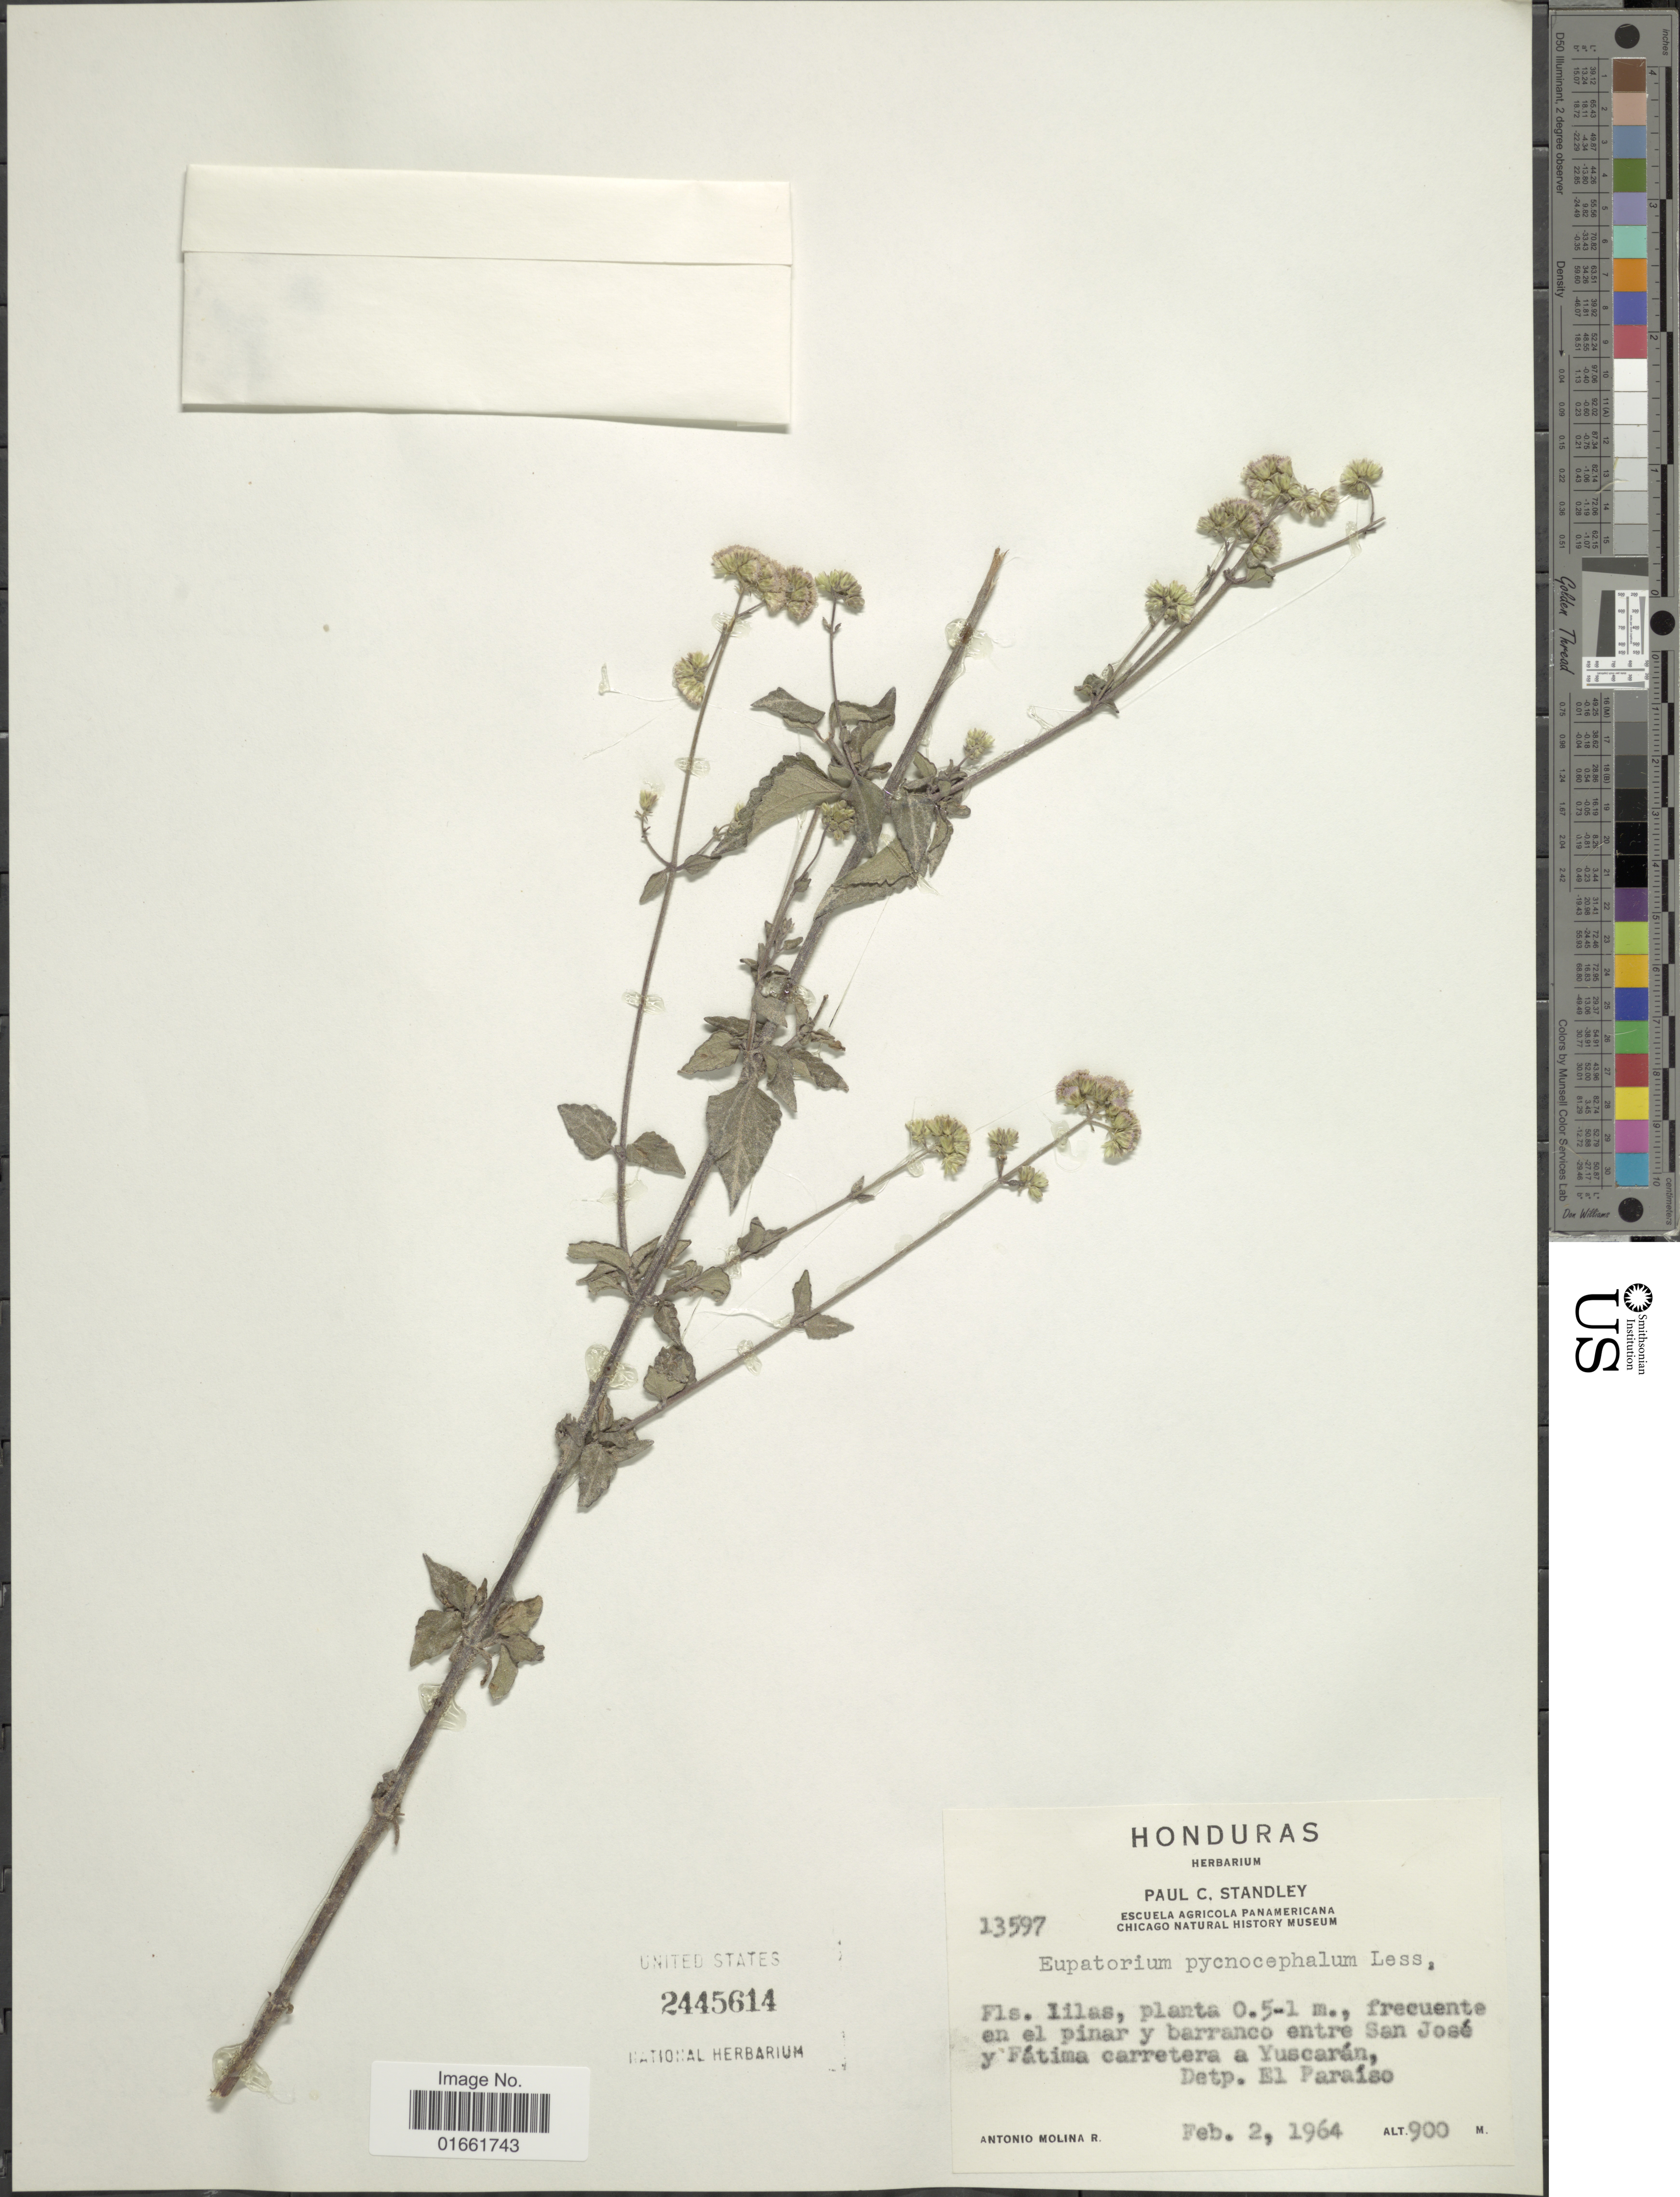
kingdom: Plantae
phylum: Tracheophyta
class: Magnoliopsida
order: Asterales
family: Asteraceae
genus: Fleischmannia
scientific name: Fleischmannia pratensis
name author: (Klatt) R.M. King & H. Rob.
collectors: A. Molina R.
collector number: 13597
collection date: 1964-02-02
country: Honduras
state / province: El Paraíso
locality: Frecuente en el pinar y barranco entre San José y Fátima carretera a Yuscarán, Dept. El Paraíso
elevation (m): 900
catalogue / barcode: US 2445614